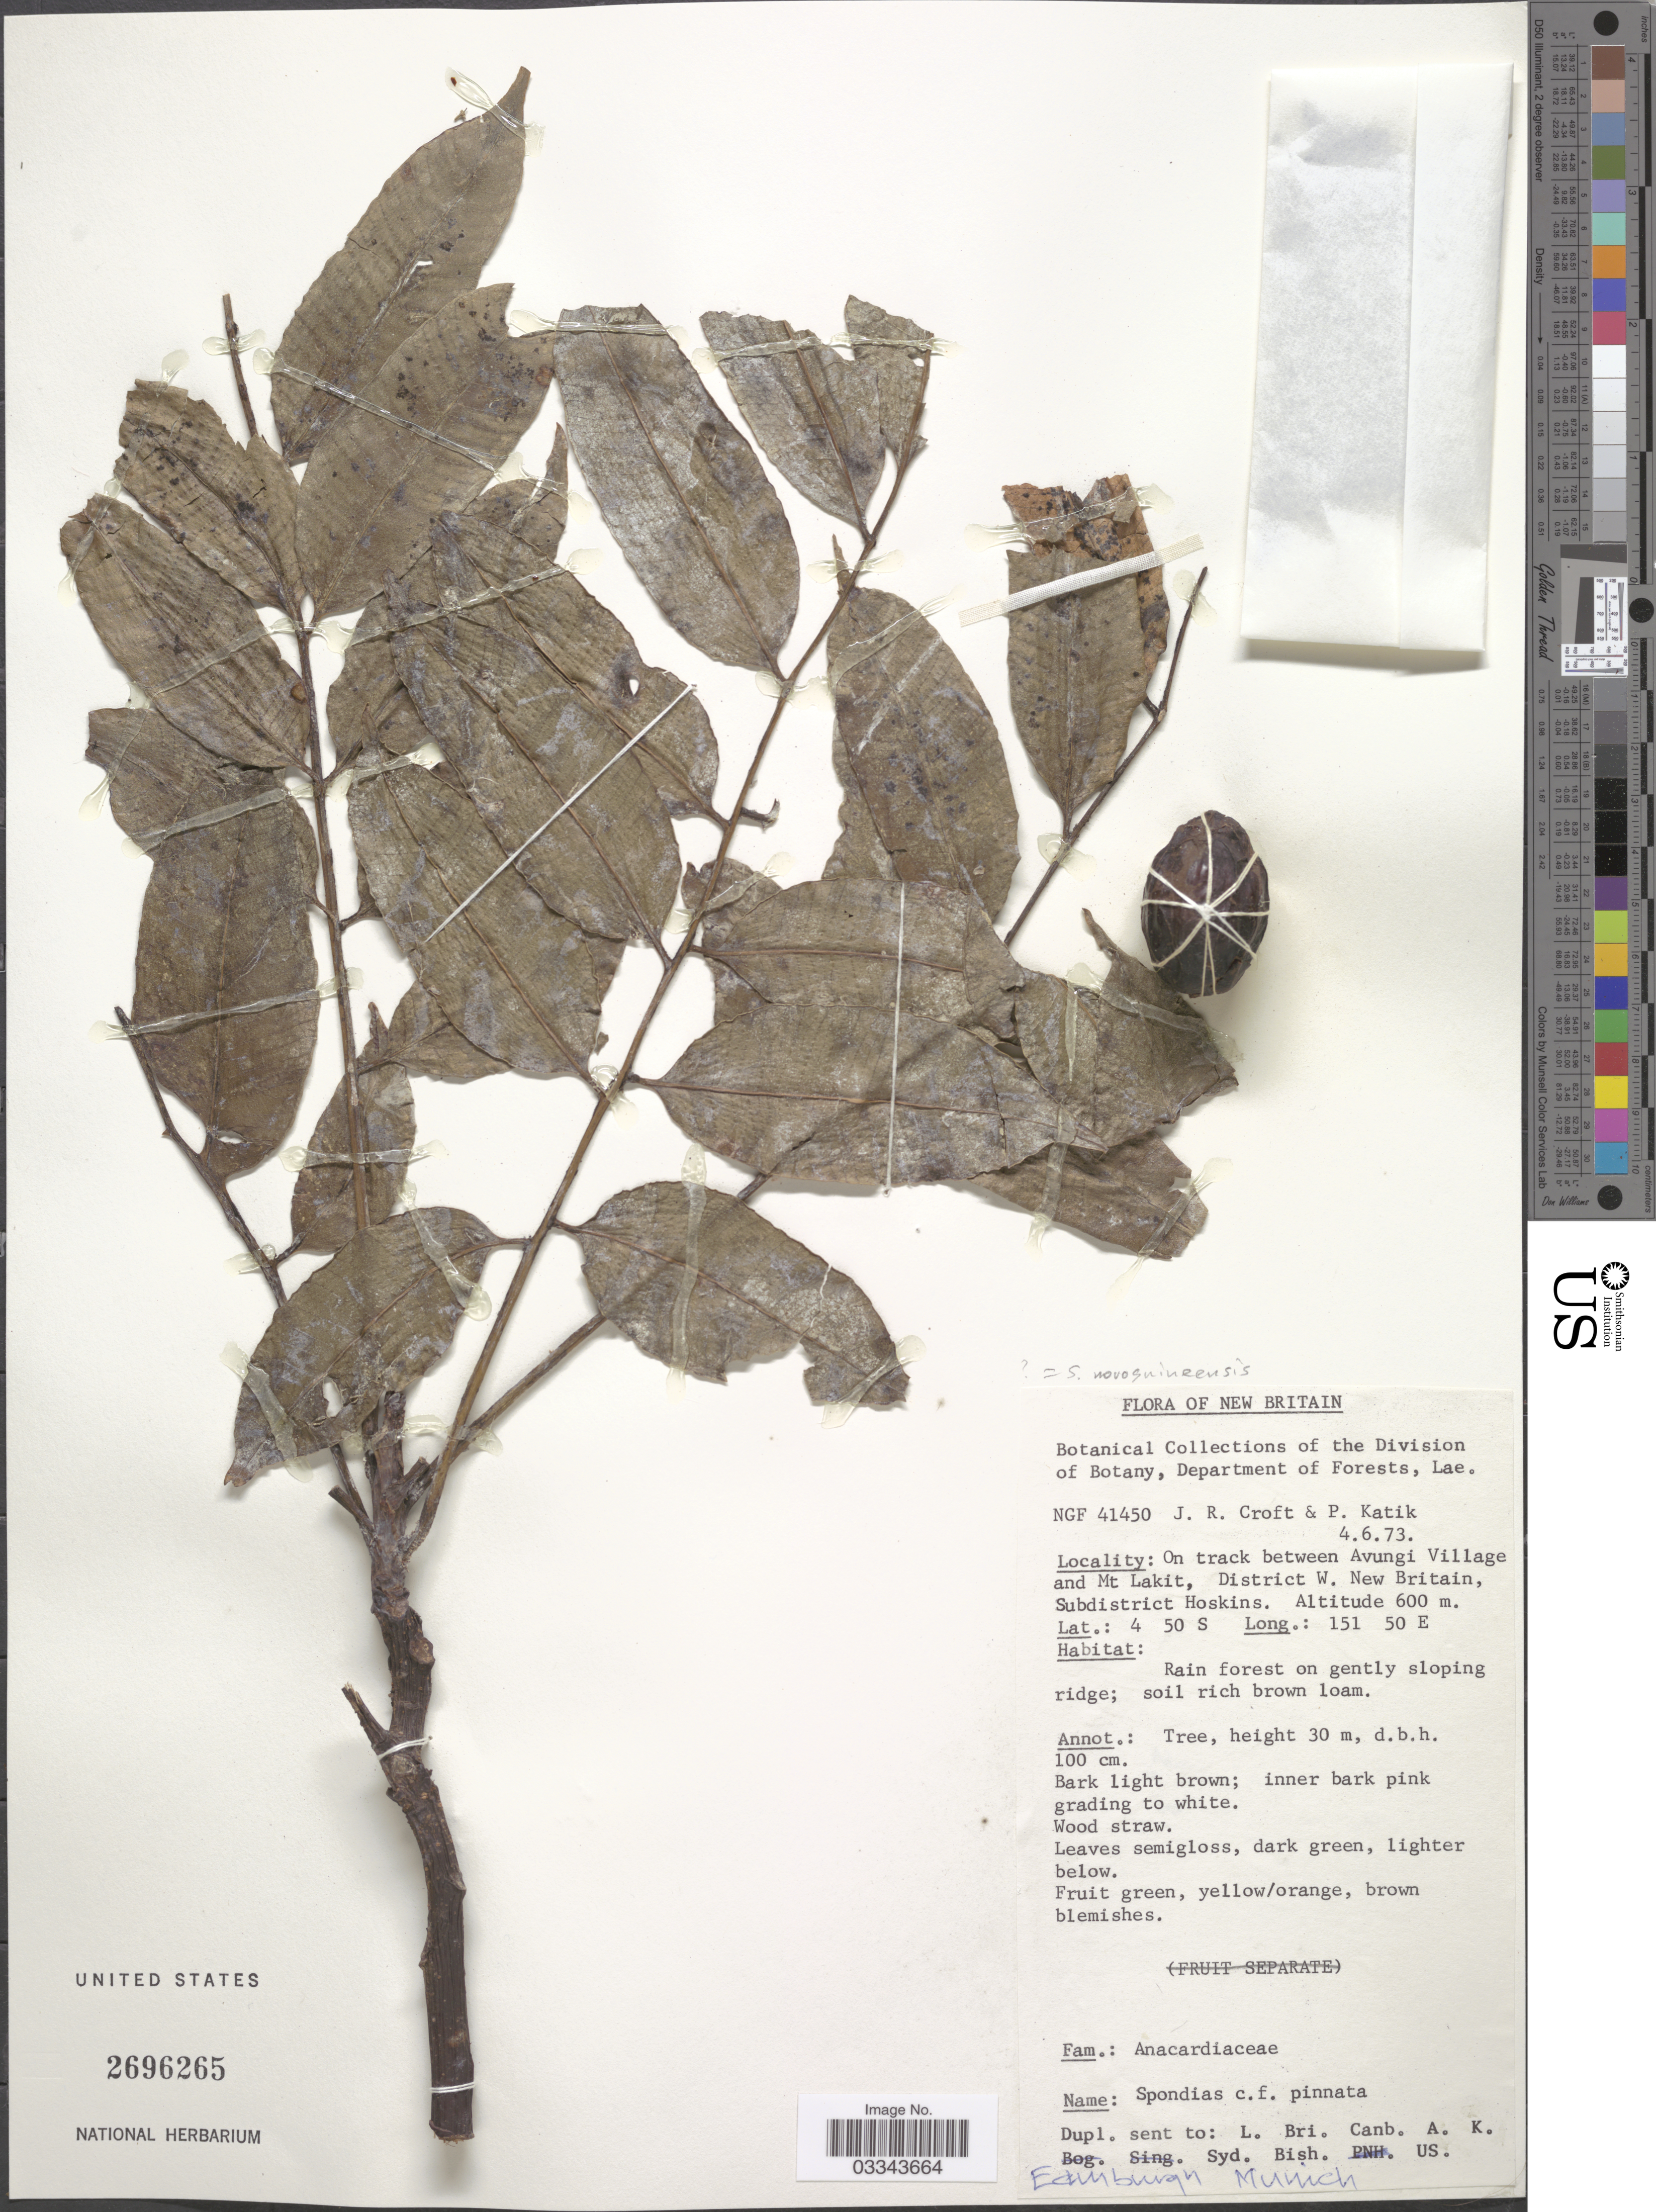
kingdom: Plantae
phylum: Tracheophyta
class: Magnoliopsida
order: Sapindales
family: Anacardiaceae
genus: Spondias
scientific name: Spondias novoguineensis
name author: Kosterm.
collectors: J. R. Croft & P. Katik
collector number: NGF 41450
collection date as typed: Transcribed d/m/y: 4/6/73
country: Papua New Guinea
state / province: West New Britain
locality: New Britain. On track between Avungi Village and Mt Lakit, District W. New Britain, Subdistrict Hoskins.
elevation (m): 600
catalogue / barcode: US 2696265